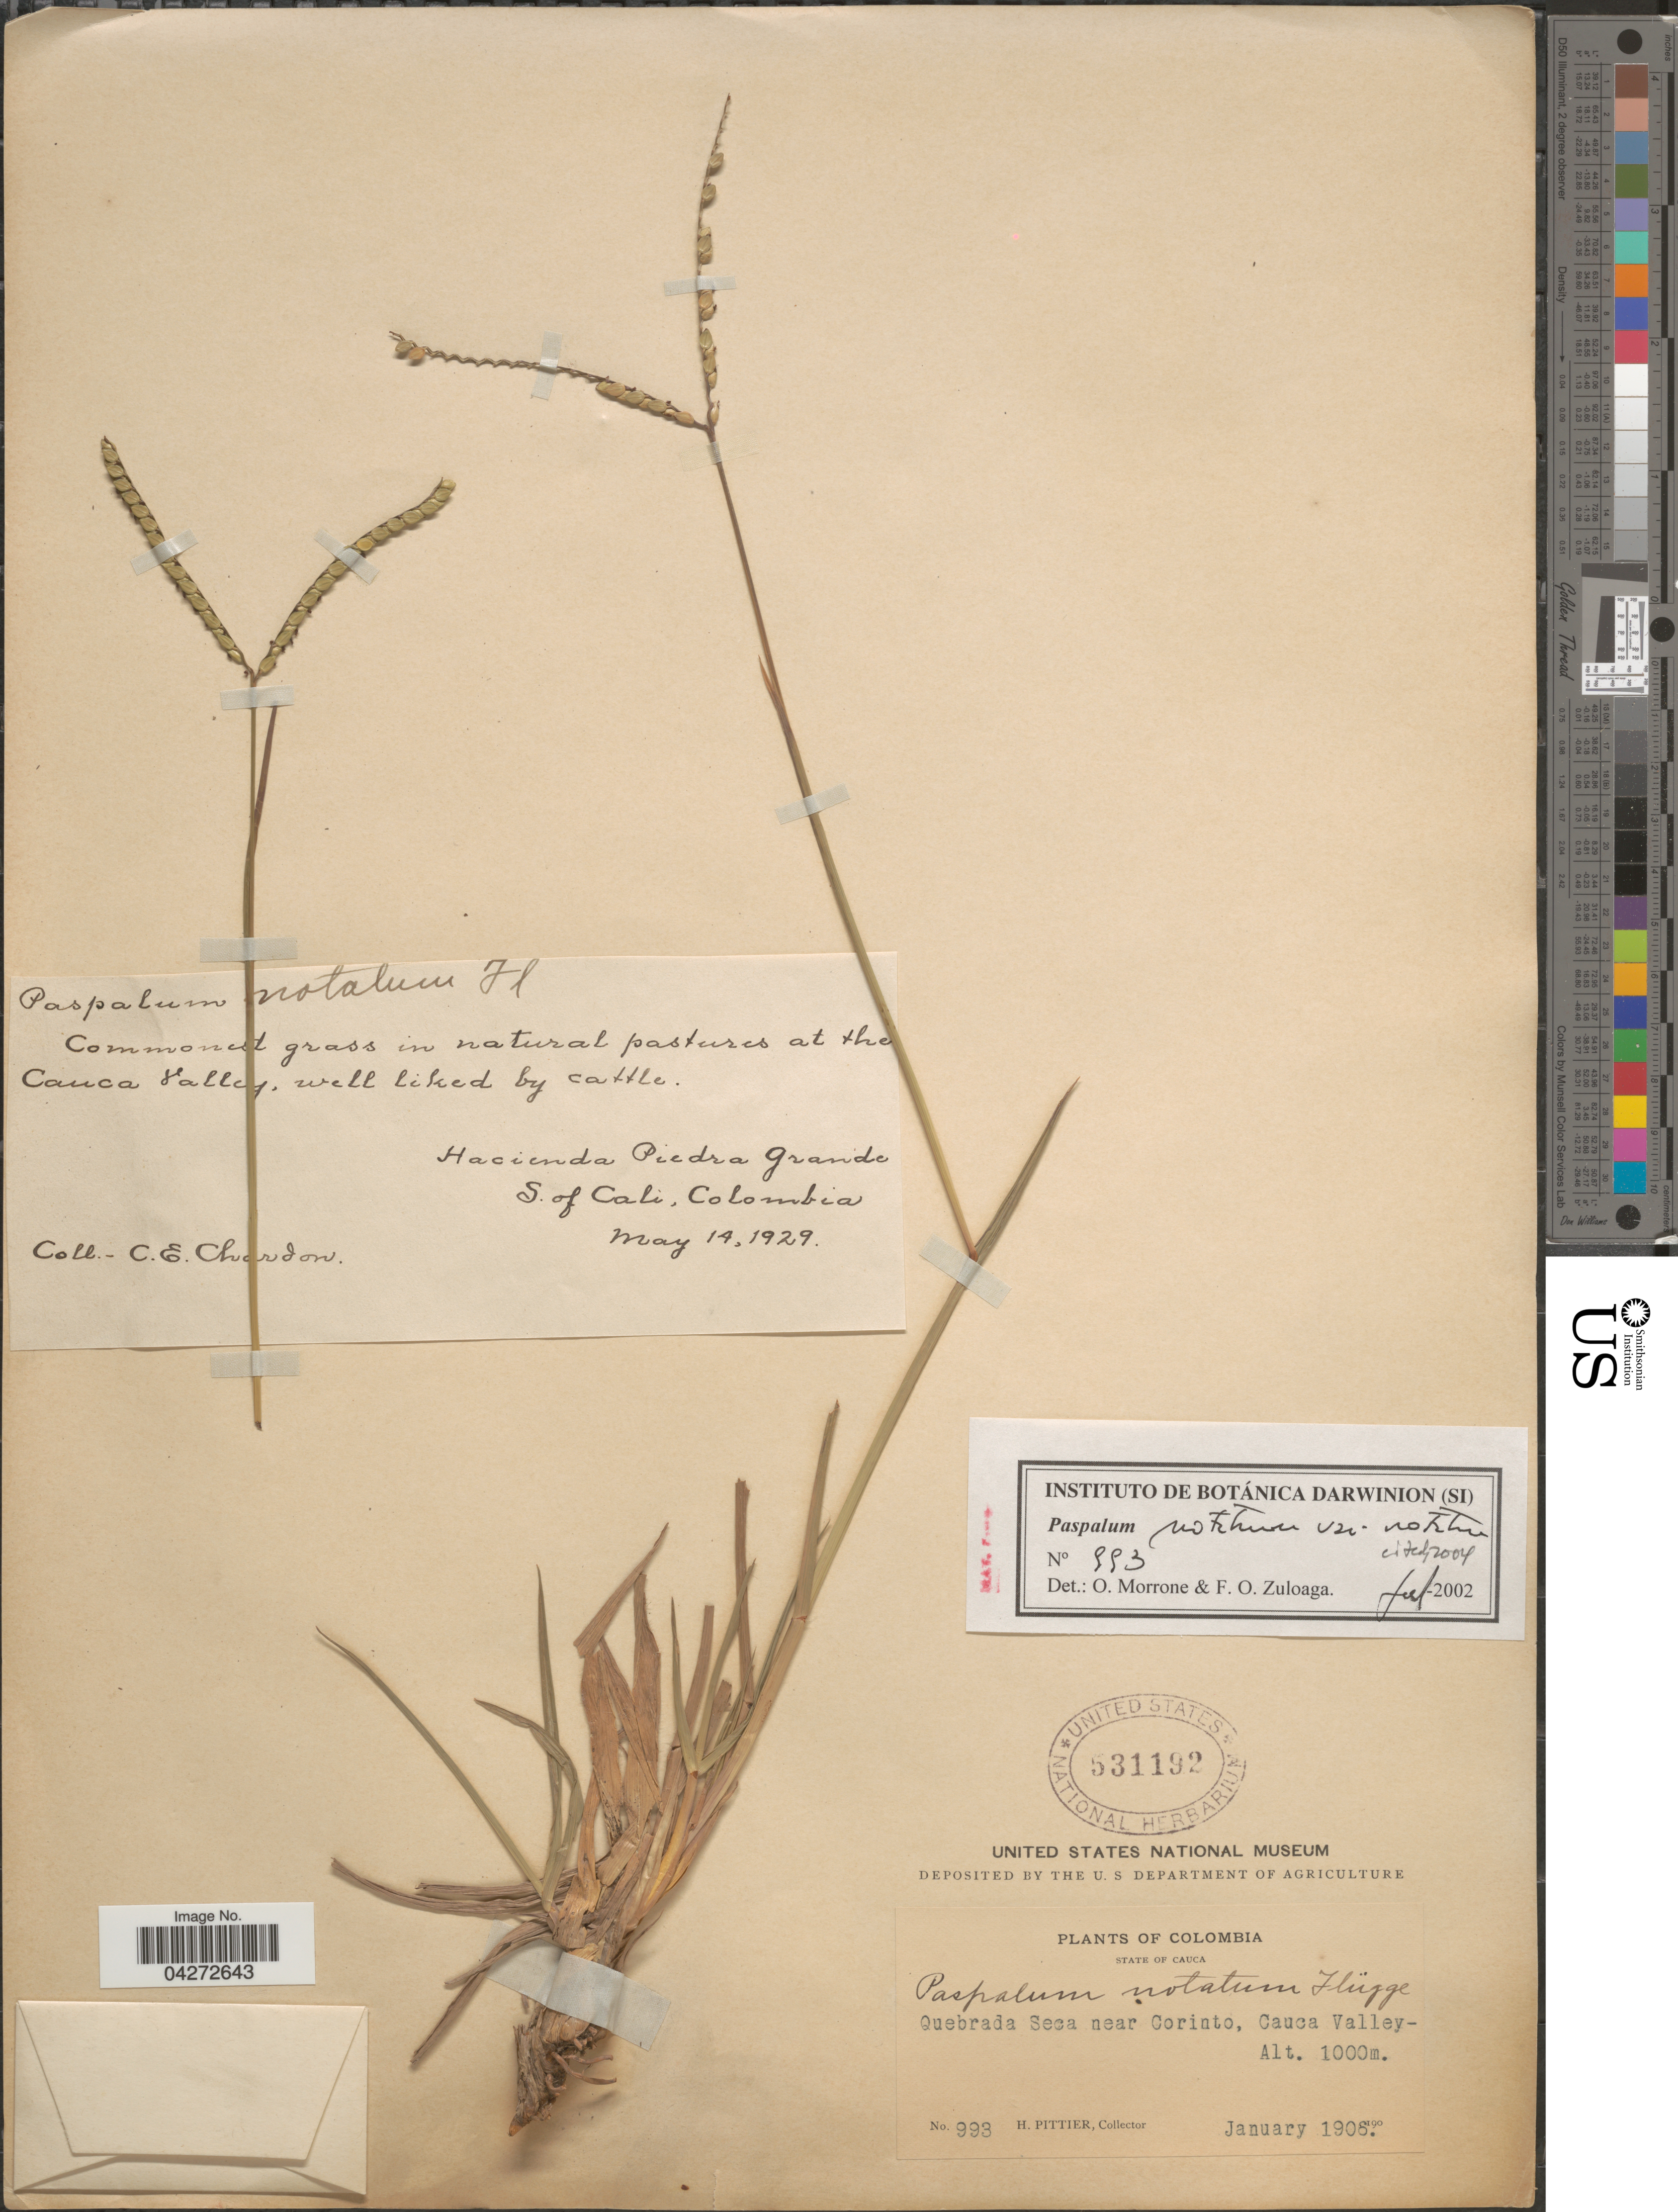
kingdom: Plantae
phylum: Tracheophyta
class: Liliopsida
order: Poales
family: Poaceae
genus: Paspalum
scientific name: Paspalum notatum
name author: Flüggé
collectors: C. E. Chardón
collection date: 1929-05-14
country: Colombia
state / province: Cauca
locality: Natural pastures at the Cauca Valley. Hacienda Piedra Grande. S. of Cali.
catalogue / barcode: US 531192-2